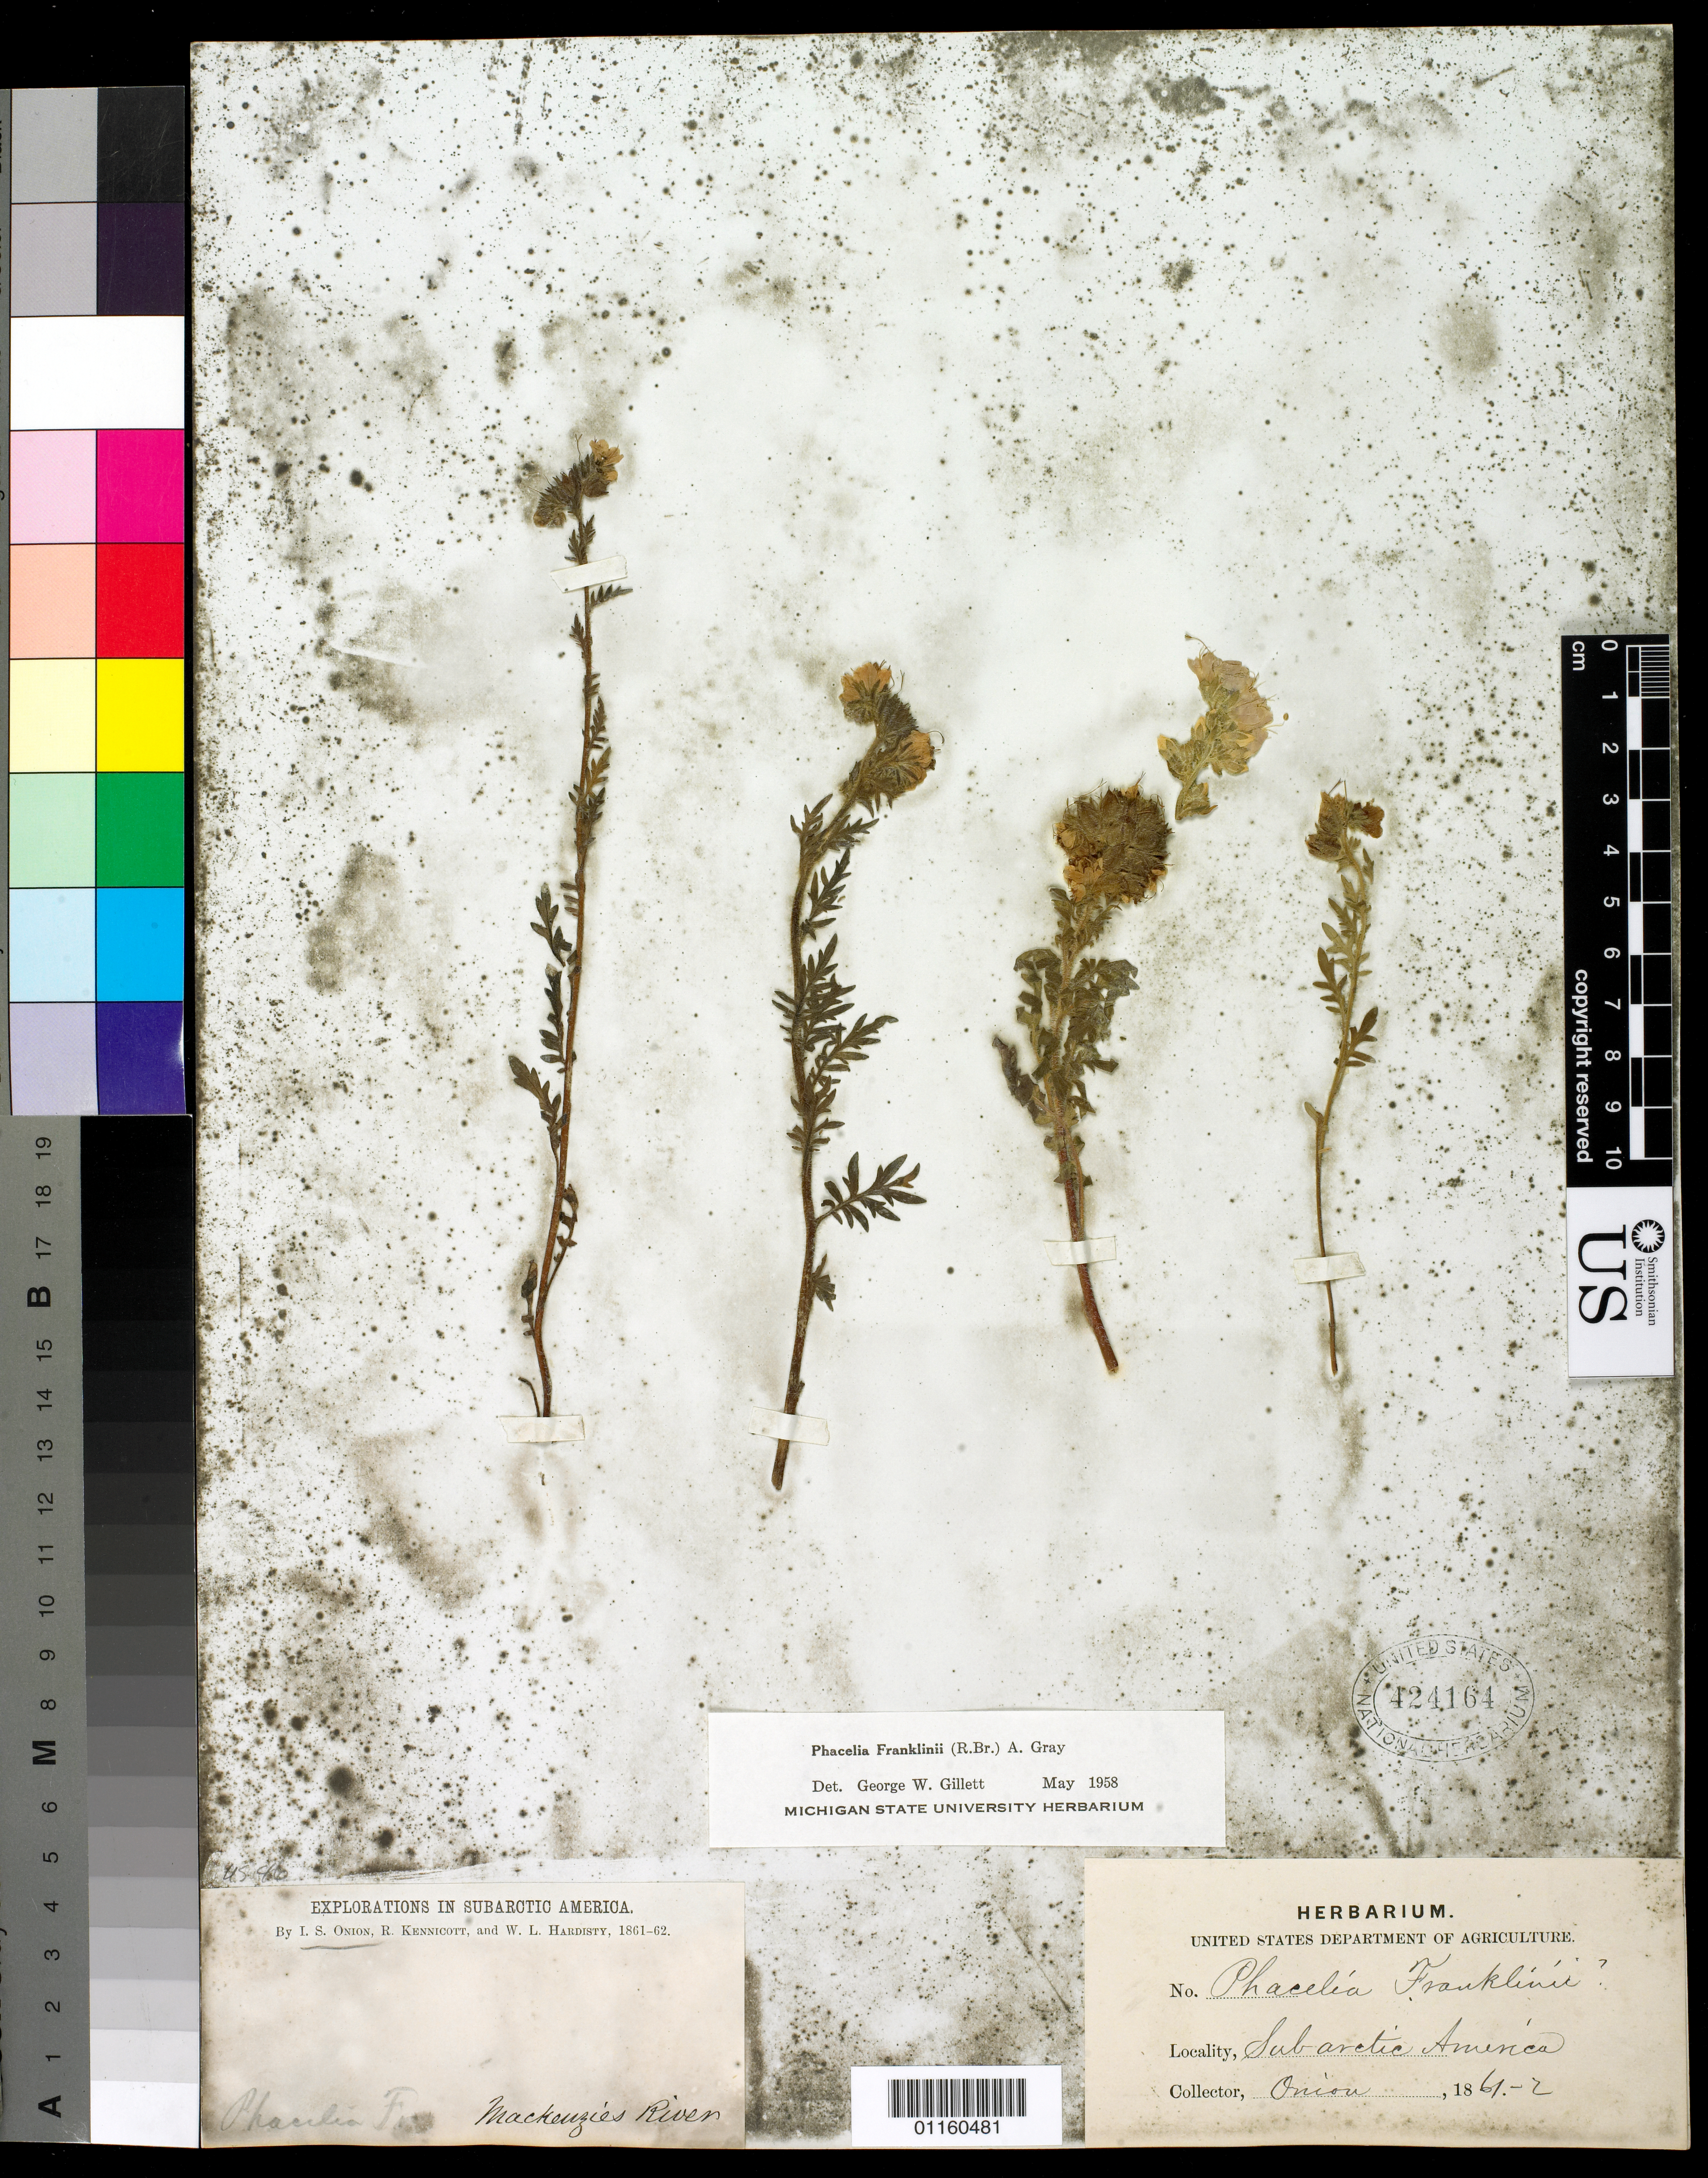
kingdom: Plantae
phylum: Tracheophyta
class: Magnoliopsida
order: Boraginales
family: Hydrophyllaceae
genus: Phacelia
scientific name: Phacelia franklinii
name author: Nutt.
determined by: Gillett, G. W.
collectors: L. Onion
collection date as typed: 1861 to -- --- 1862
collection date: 1861/1862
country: Canada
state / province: British Columbia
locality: Mackenzie River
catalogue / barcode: US 424164